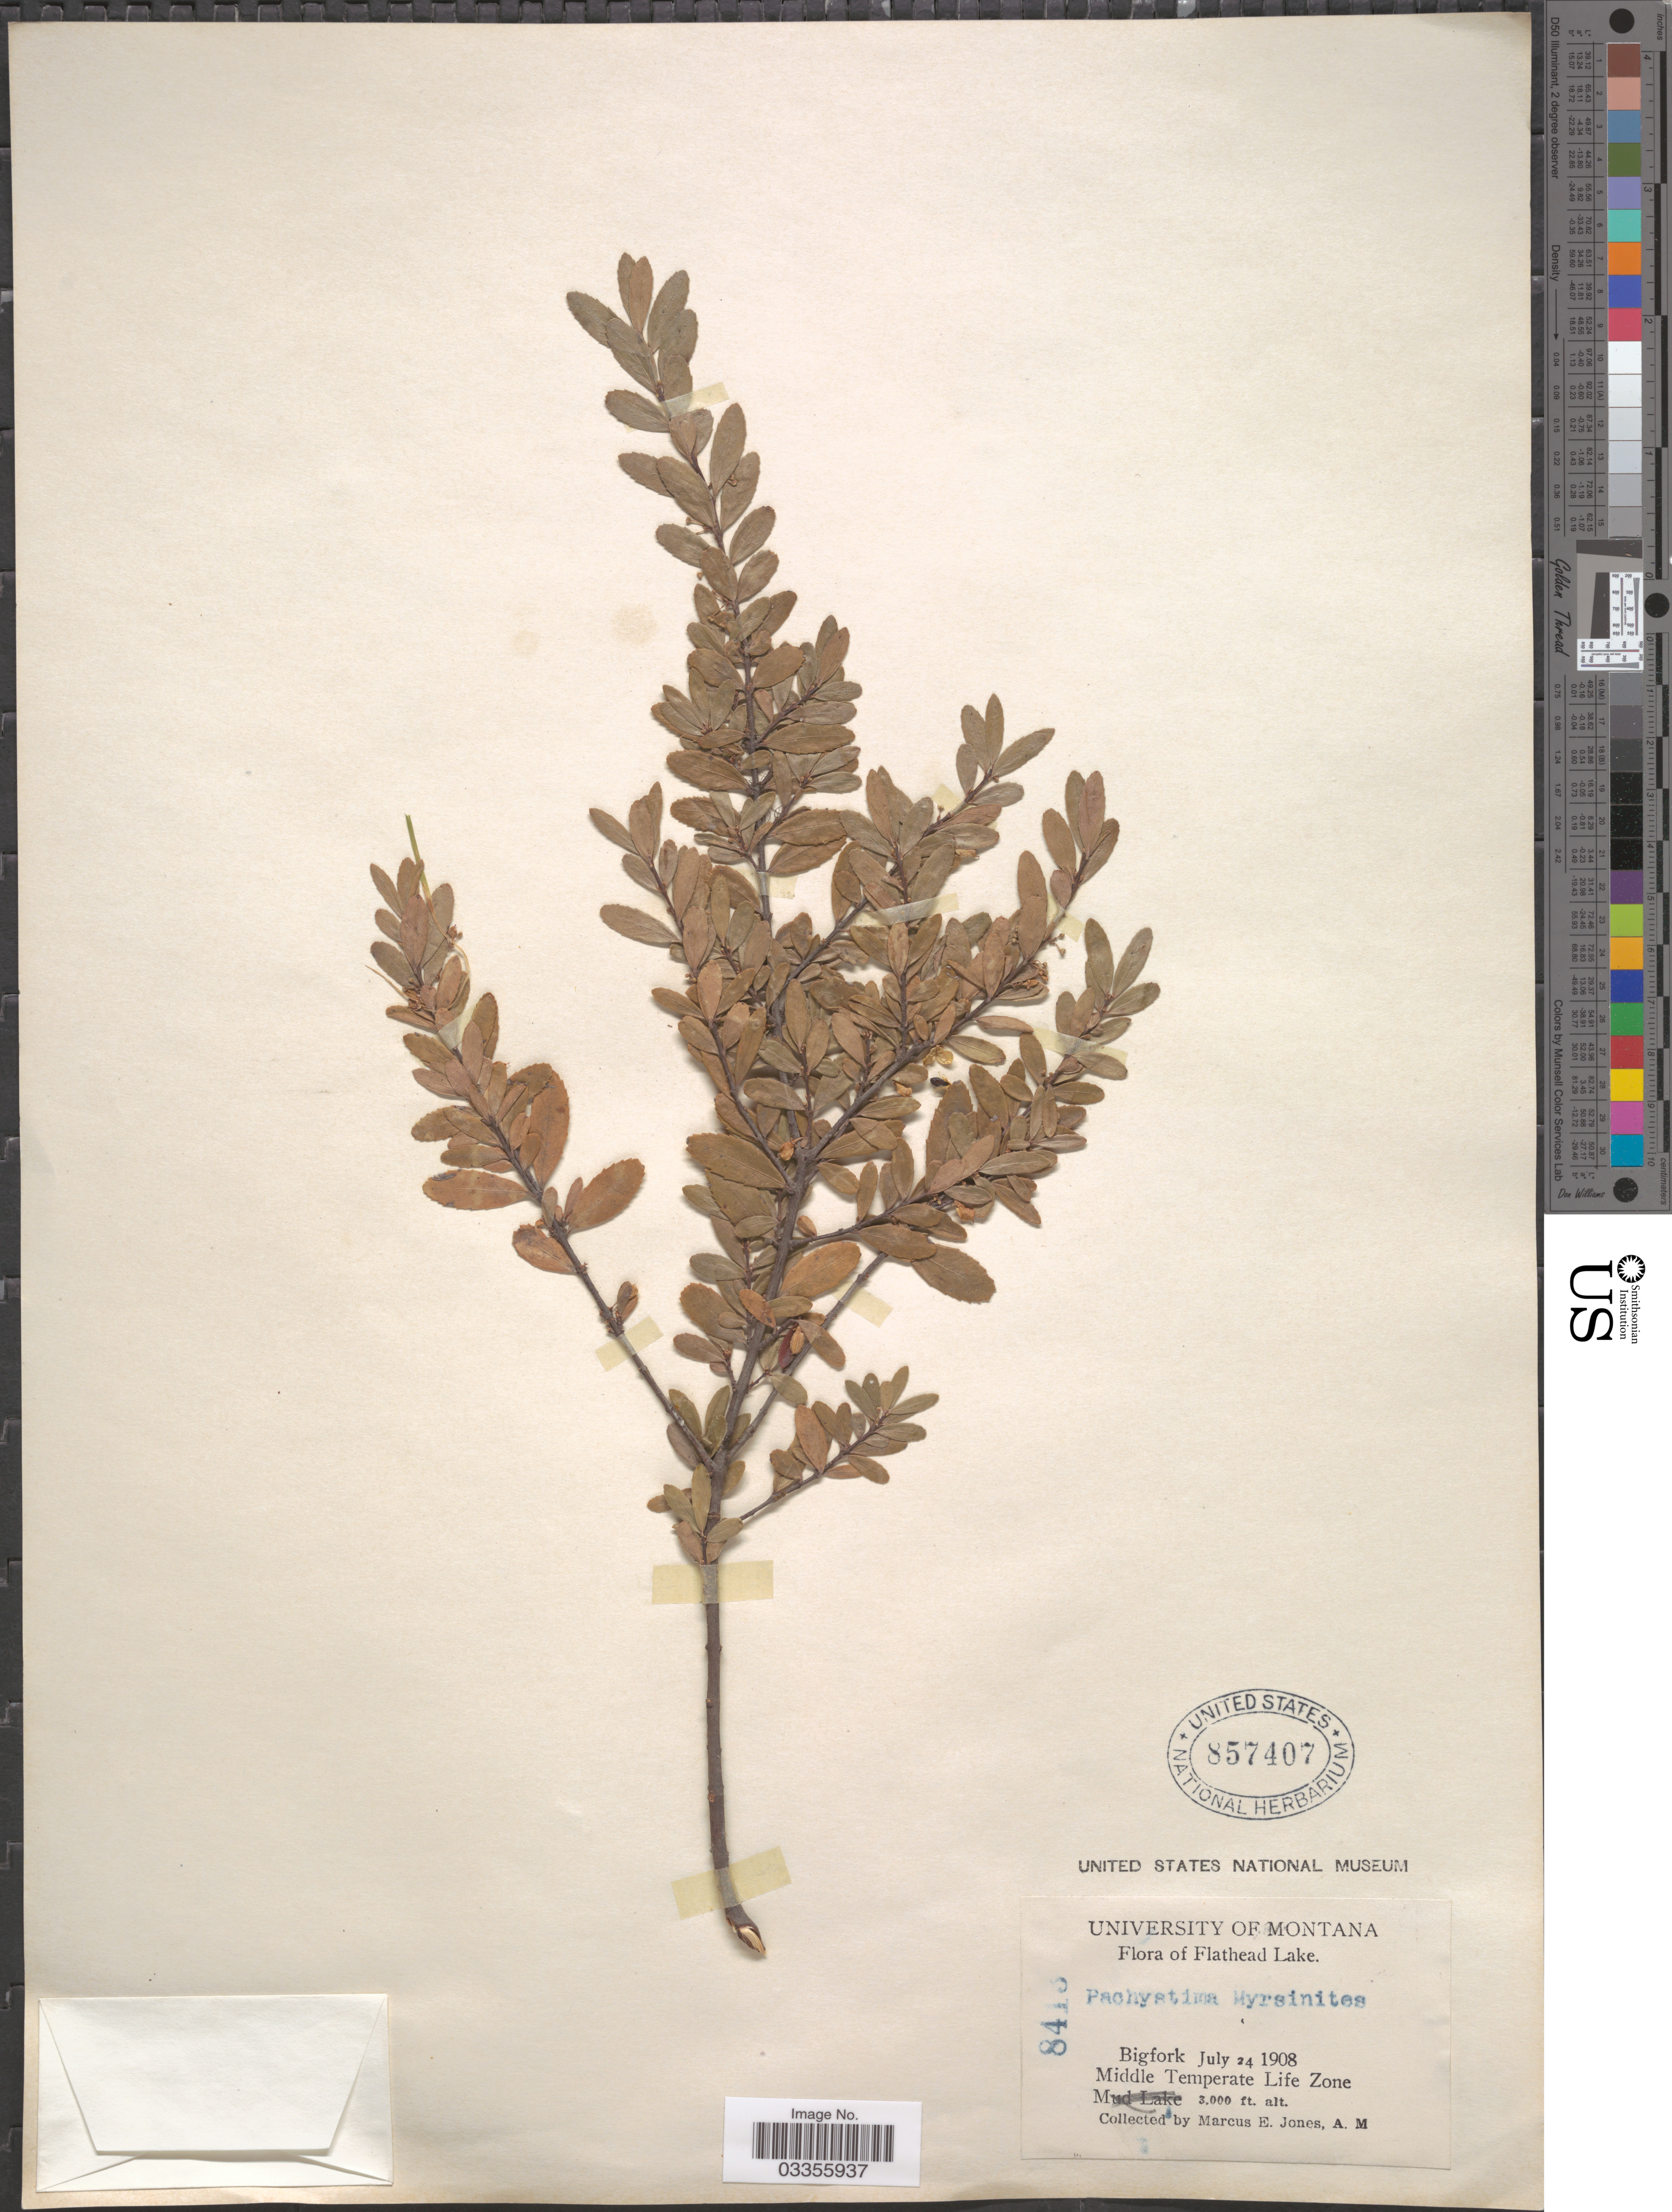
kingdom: Plantae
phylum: Tracheophyta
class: Magnoliopsida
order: Celastrales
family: Celastraceae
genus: Paxistima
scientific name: Paxistima myrsinites subsp. myrsinites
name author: (Pursh) Raf.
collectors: M. E. Jones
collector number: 8413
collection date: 1908-07-24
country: United States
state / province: Montana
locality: Flathead Lake. Bigfork. Middle Temperate Life Zone.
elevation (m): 914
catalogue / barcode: US 857407